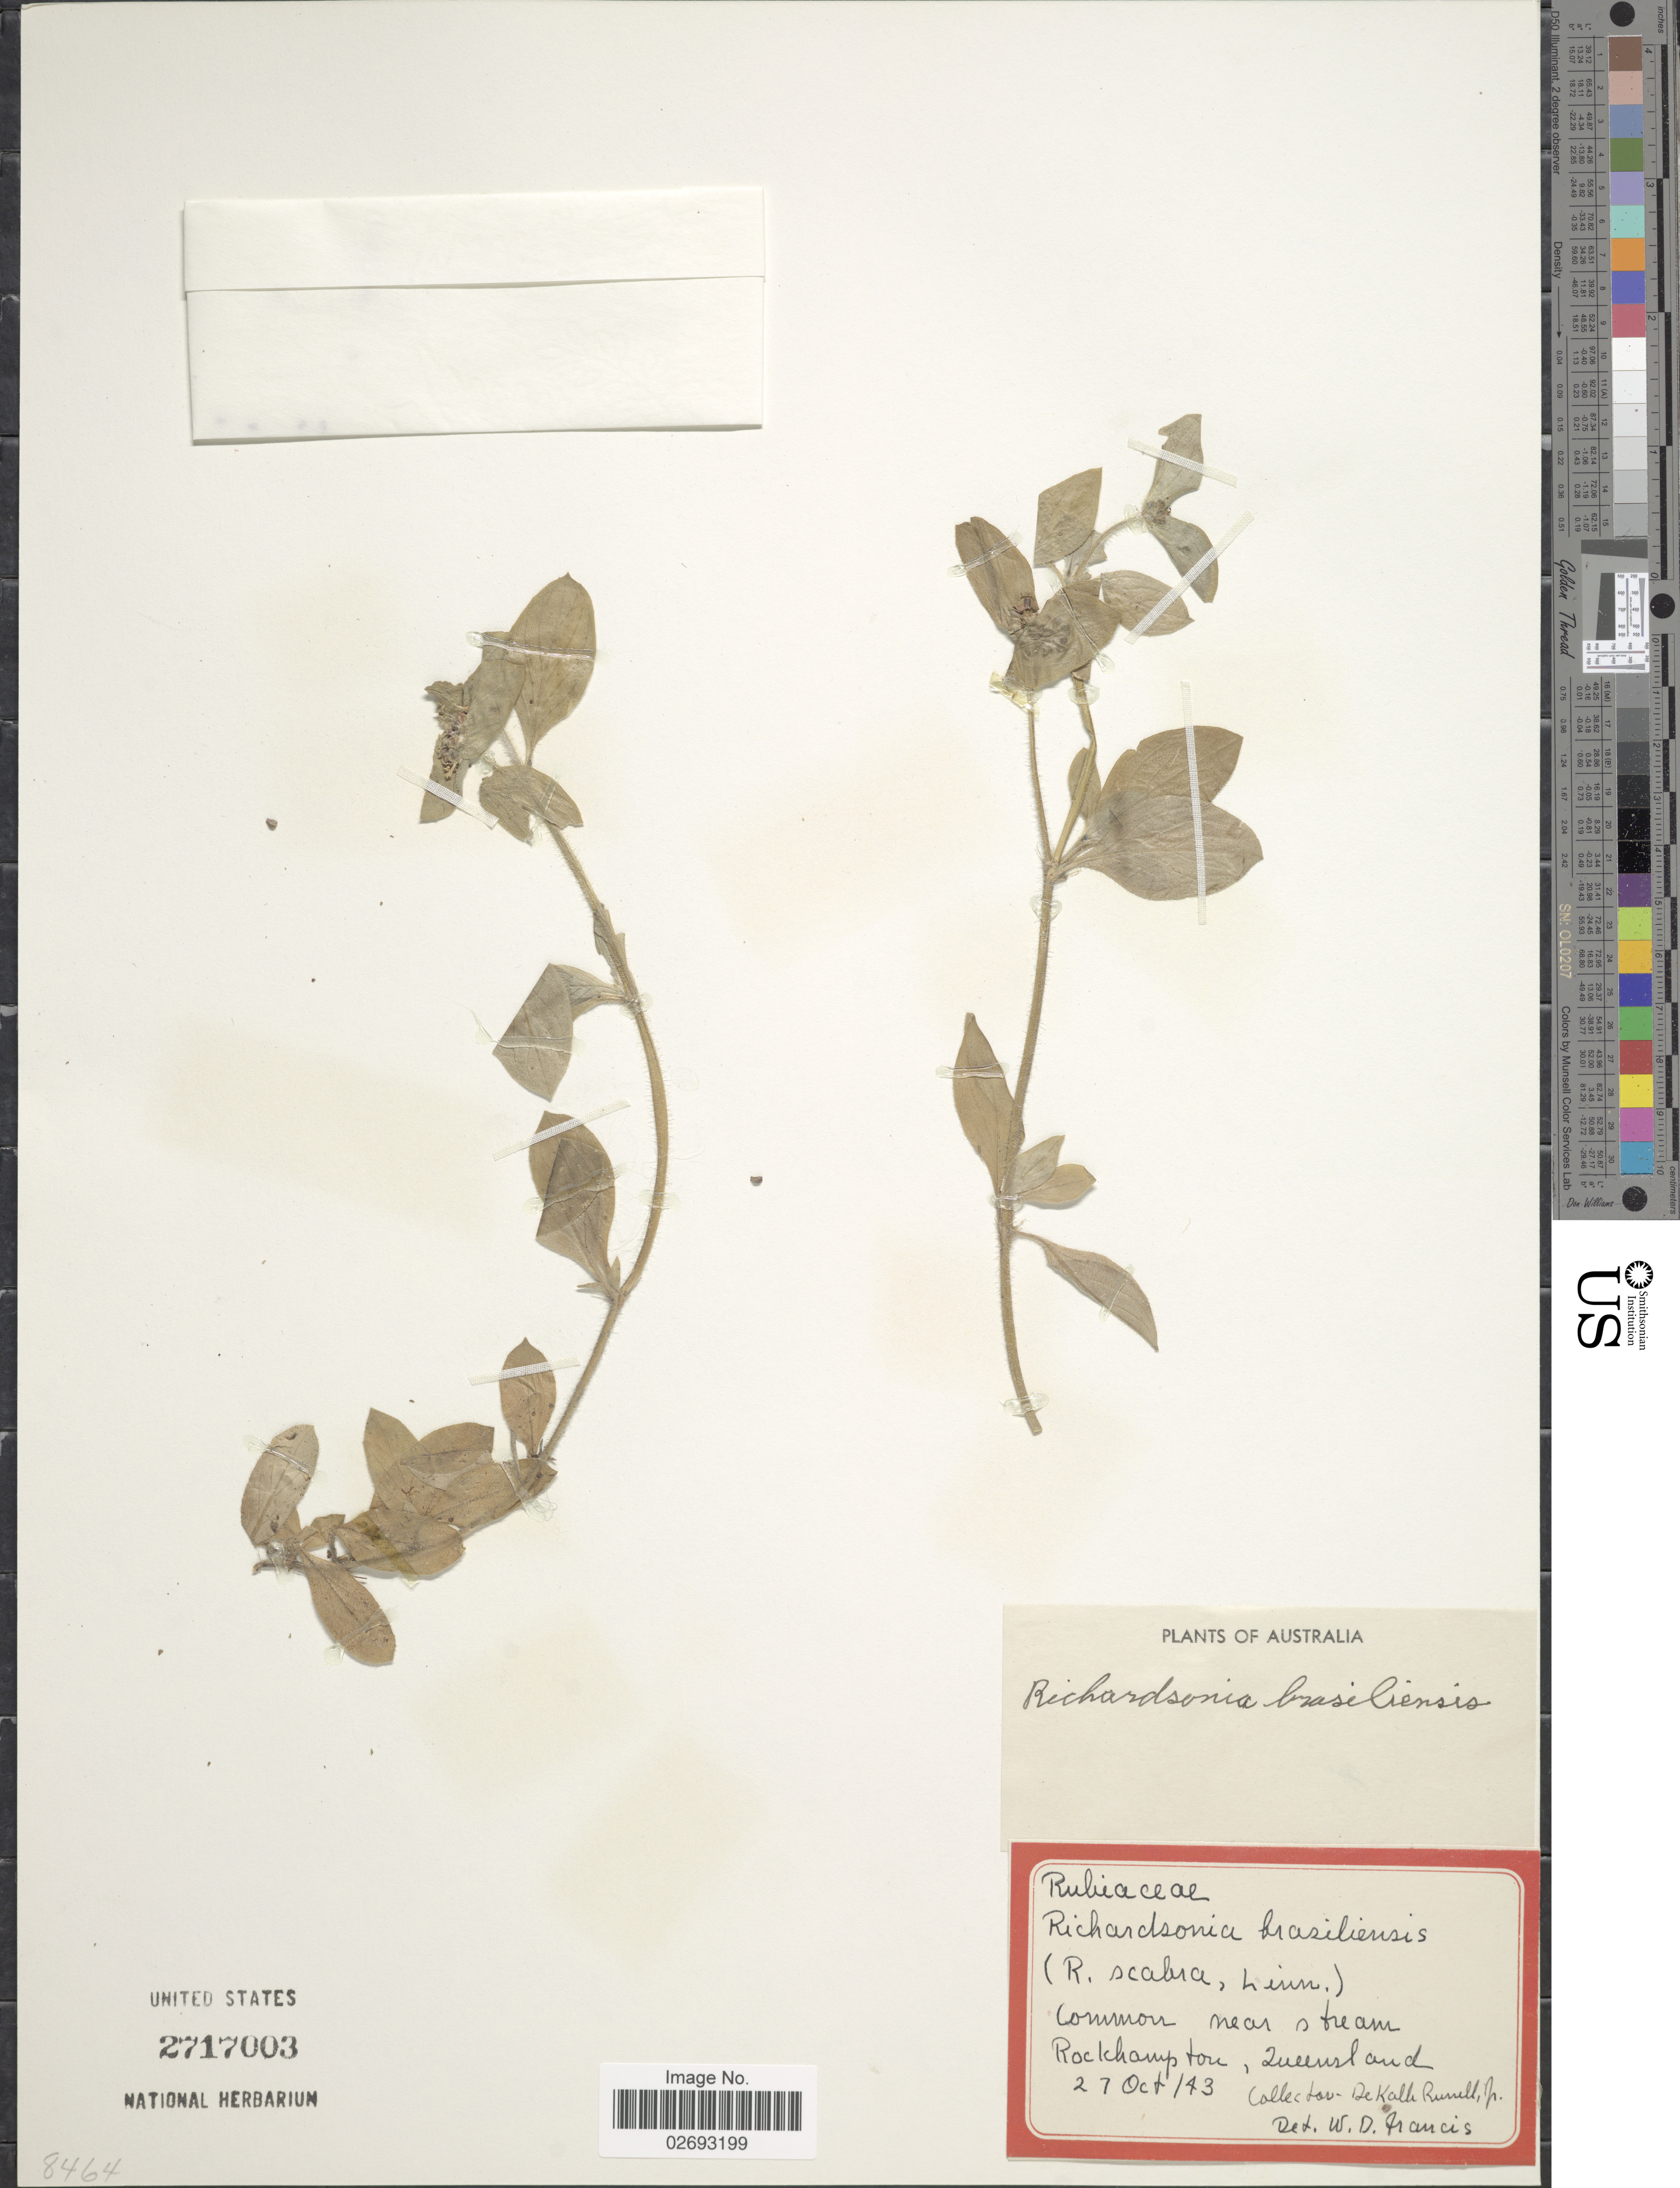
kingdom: Plantae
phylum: Tracheophyta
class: Magnoliopsida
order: Gentianales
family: Rubiaceae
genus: Richardia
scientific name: Richardia brasiliensis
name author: Gomes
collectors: D. K. Russell Jr.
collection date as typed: Transcribed d/m/y: 27/10/43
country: Australia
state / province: Queensland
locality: Common near stream Rockhampton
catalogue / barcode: US 2717003